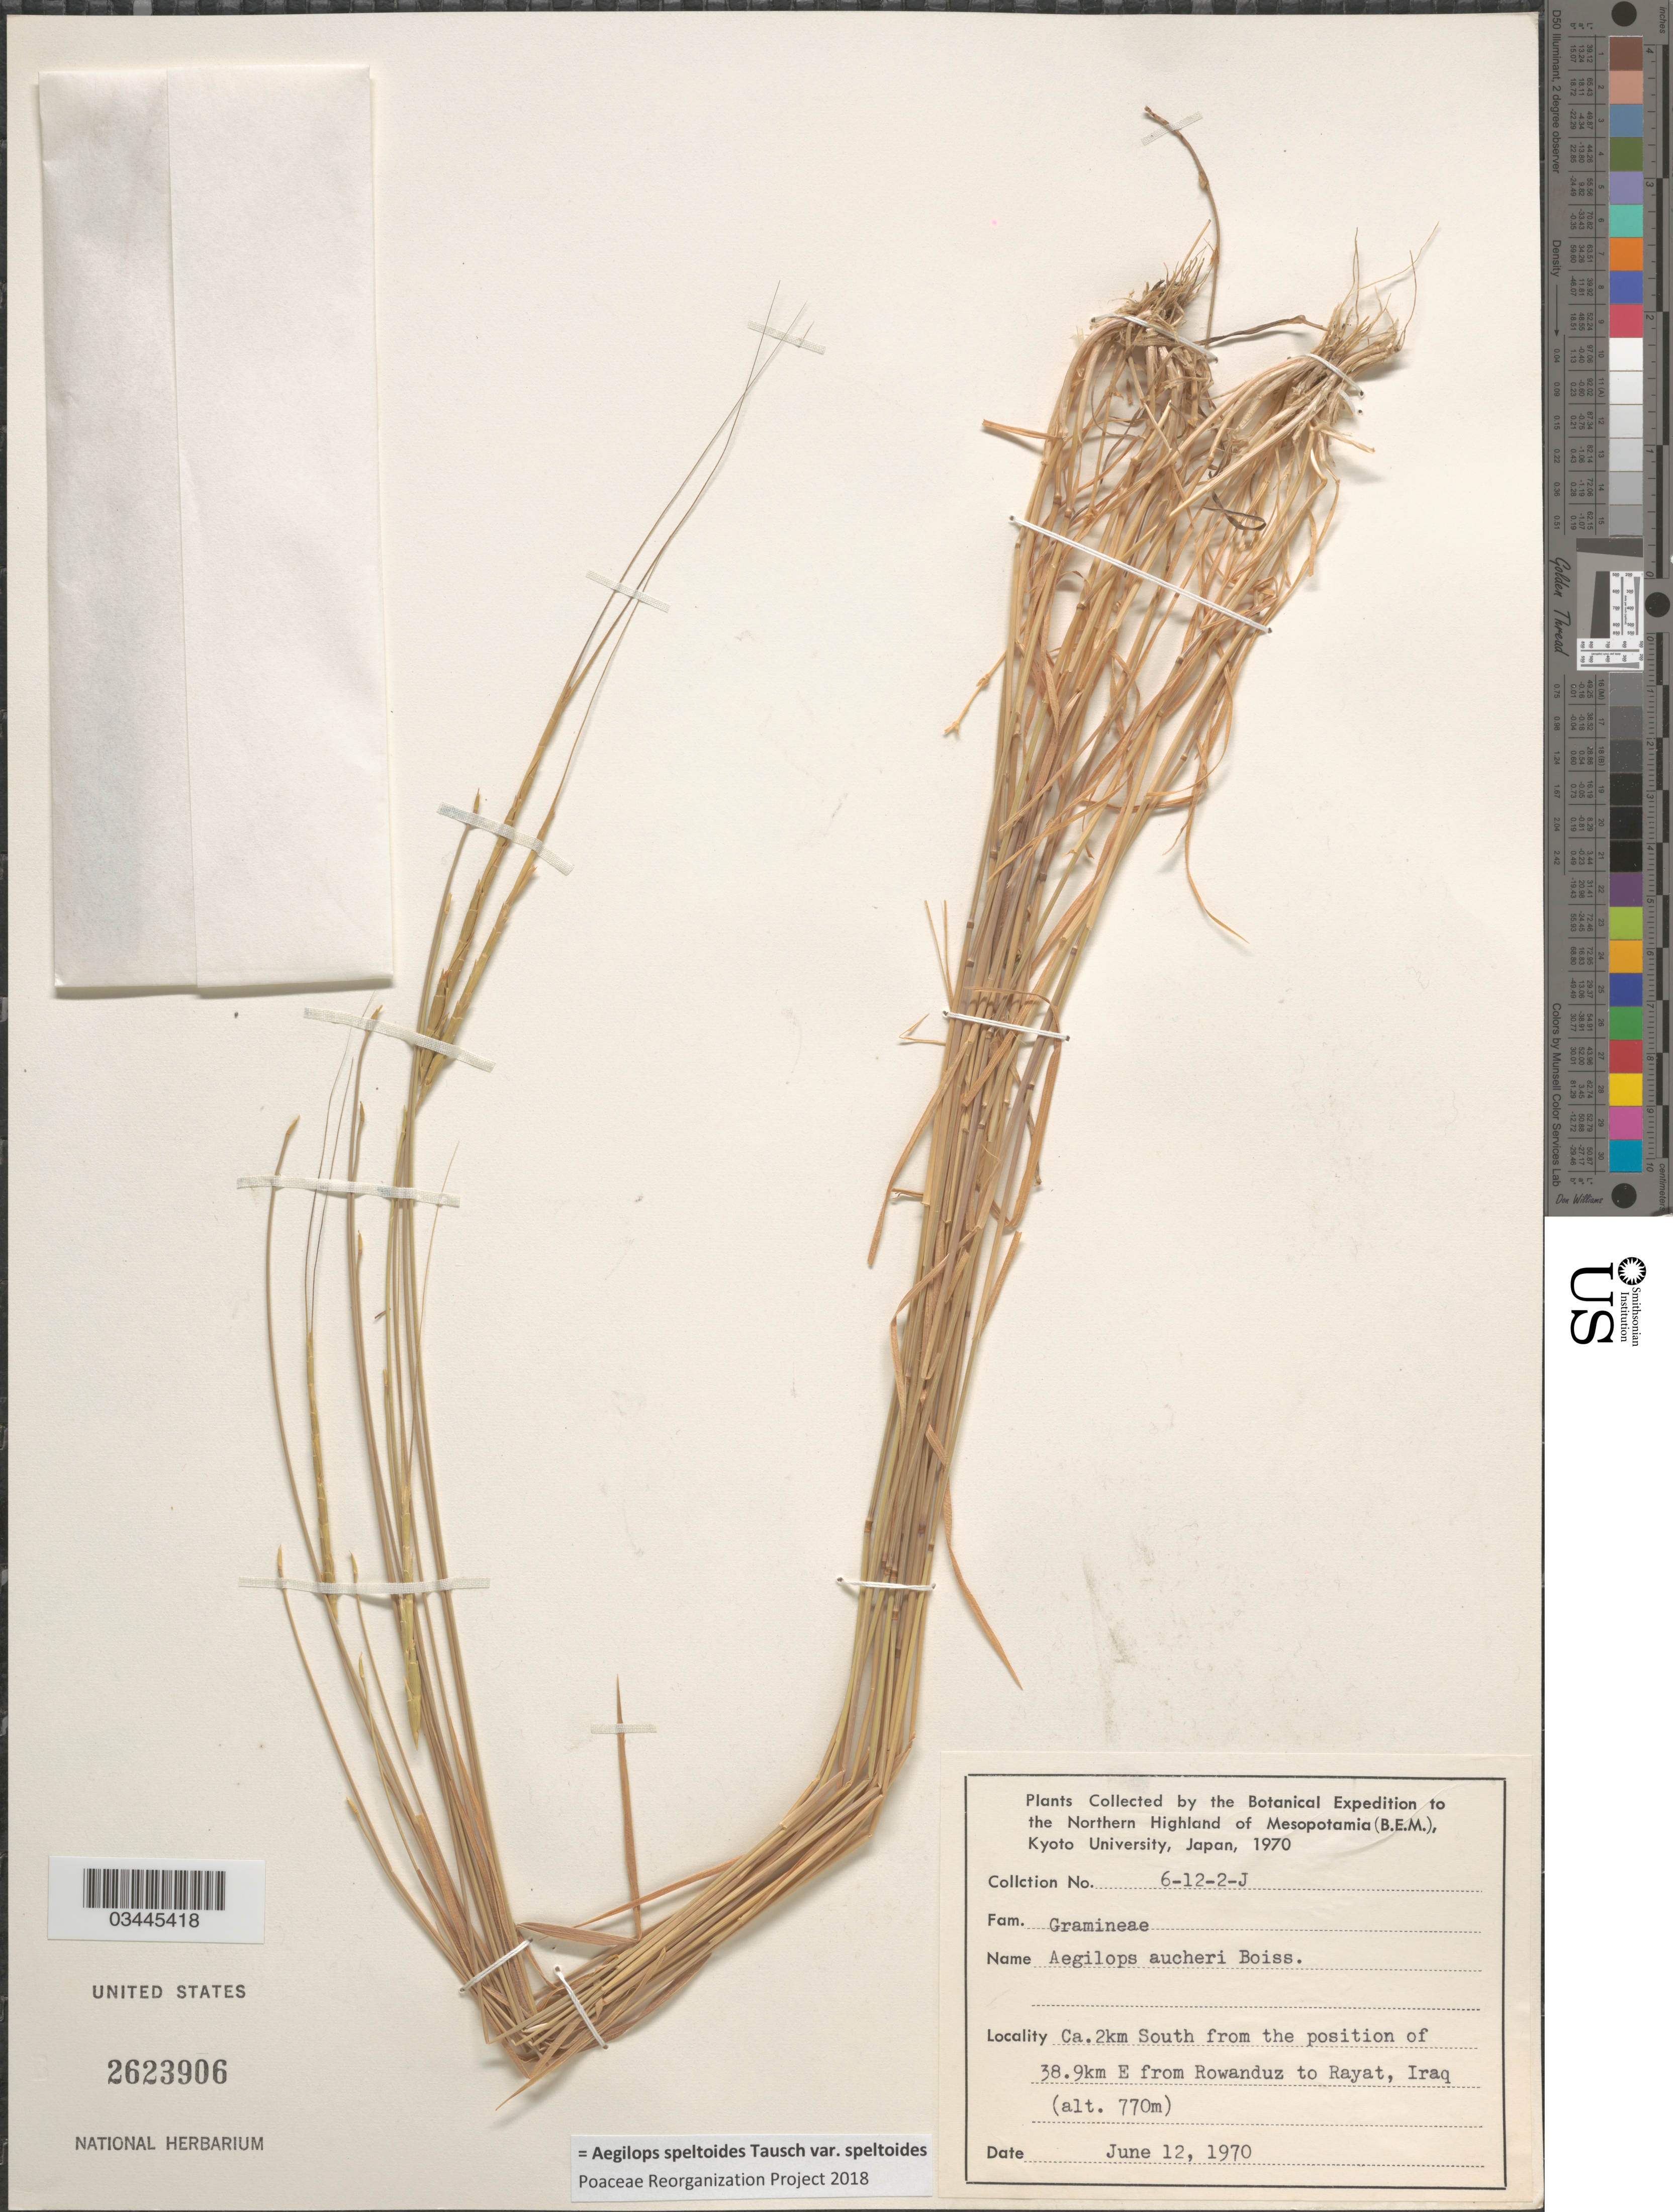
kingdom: Plantae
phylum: Tracheophyta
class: Liliopsida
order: Poales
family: Poaceae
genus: Aegilops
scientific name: Aegilops speltoides var. speltoides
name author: Tausch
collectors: Botanical Expedition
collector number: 6-12-2-J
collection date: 1970-06-12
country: Iraq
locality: To the Northern Highland of Mesopotamia (B.E.M.). Ca. 2km South from the position of 38.9km E from Rowanduz to Rayat.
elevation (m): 770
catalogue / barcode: US 2623906